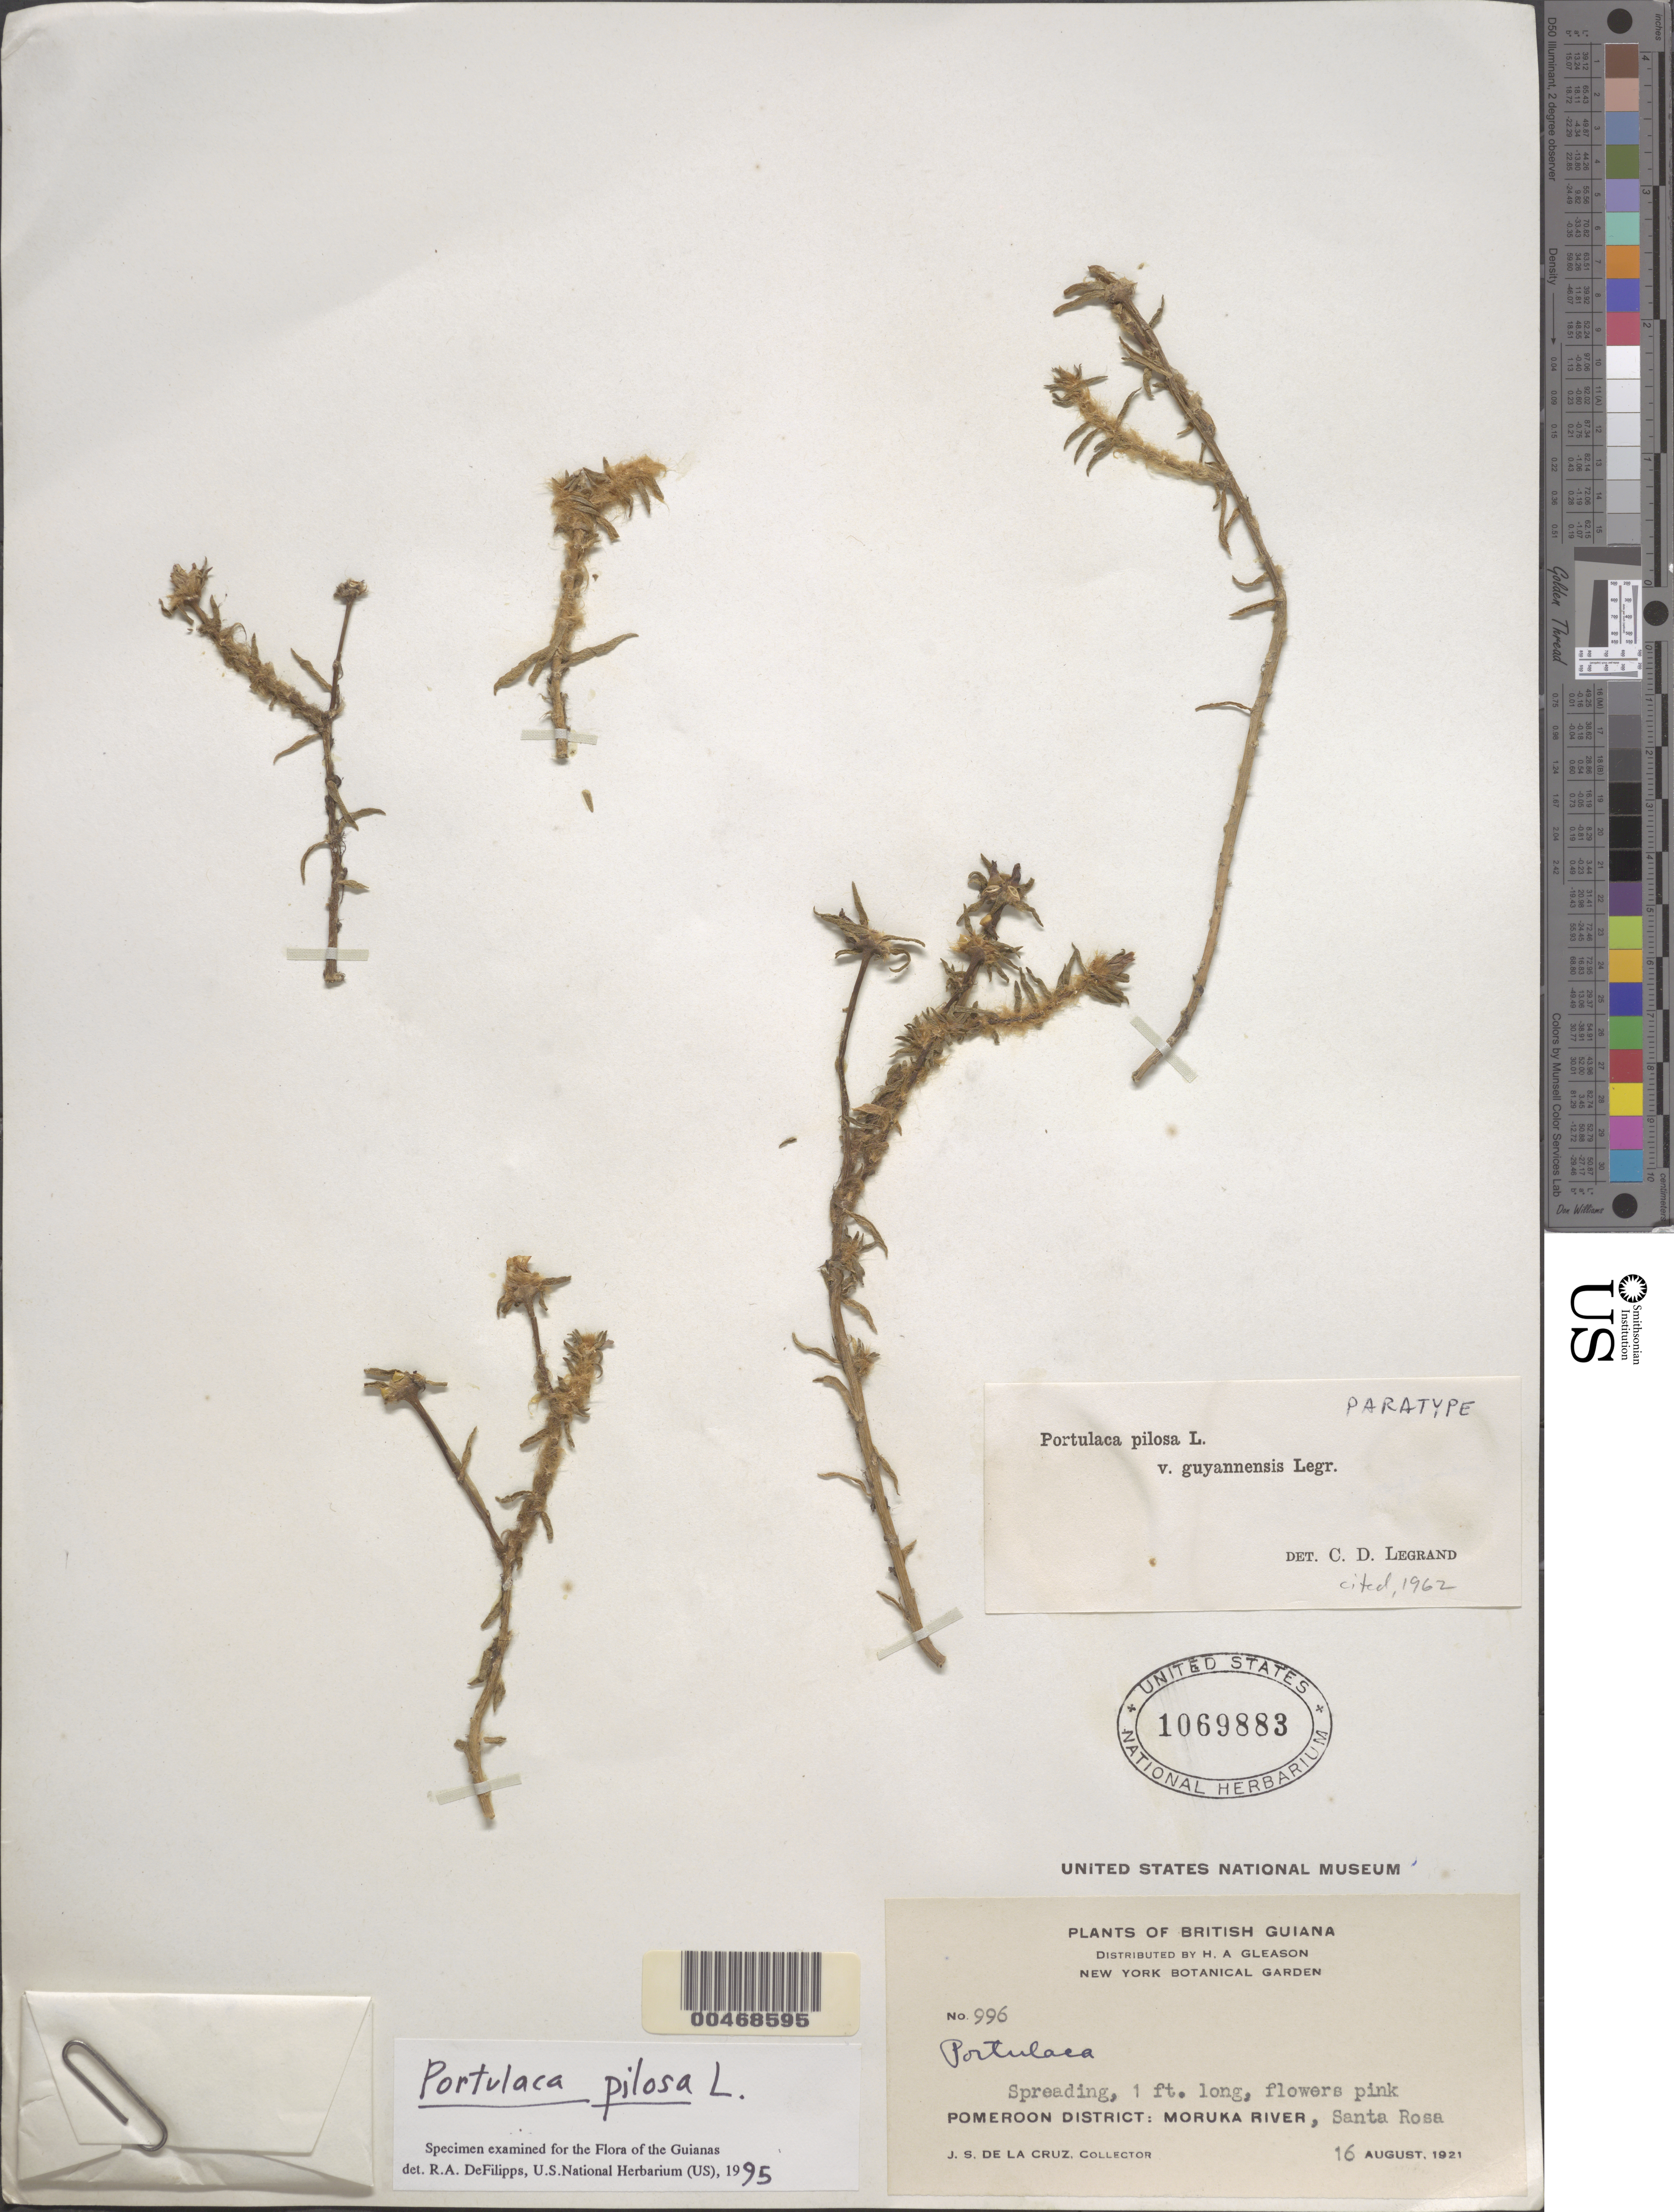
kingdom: Plantae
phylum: Tracheophyta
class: Magnoliopsida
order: Caryophyllales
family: Portulacaceae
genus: Portulaca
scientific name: Portulaca pilosa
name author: L.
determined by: DeFilipps, R. A.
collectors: J. S. de la Cruz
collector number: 996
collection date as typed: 16 Aug 1921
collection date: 1921-08-16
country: Guyana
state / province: Barima-Waini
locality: Santa Rosa (Mission) settlement, (left bank) Moruka River, (18 mi. up). [In former Pomeroon Region.]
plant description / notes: NY, US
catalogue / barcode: US 1069883